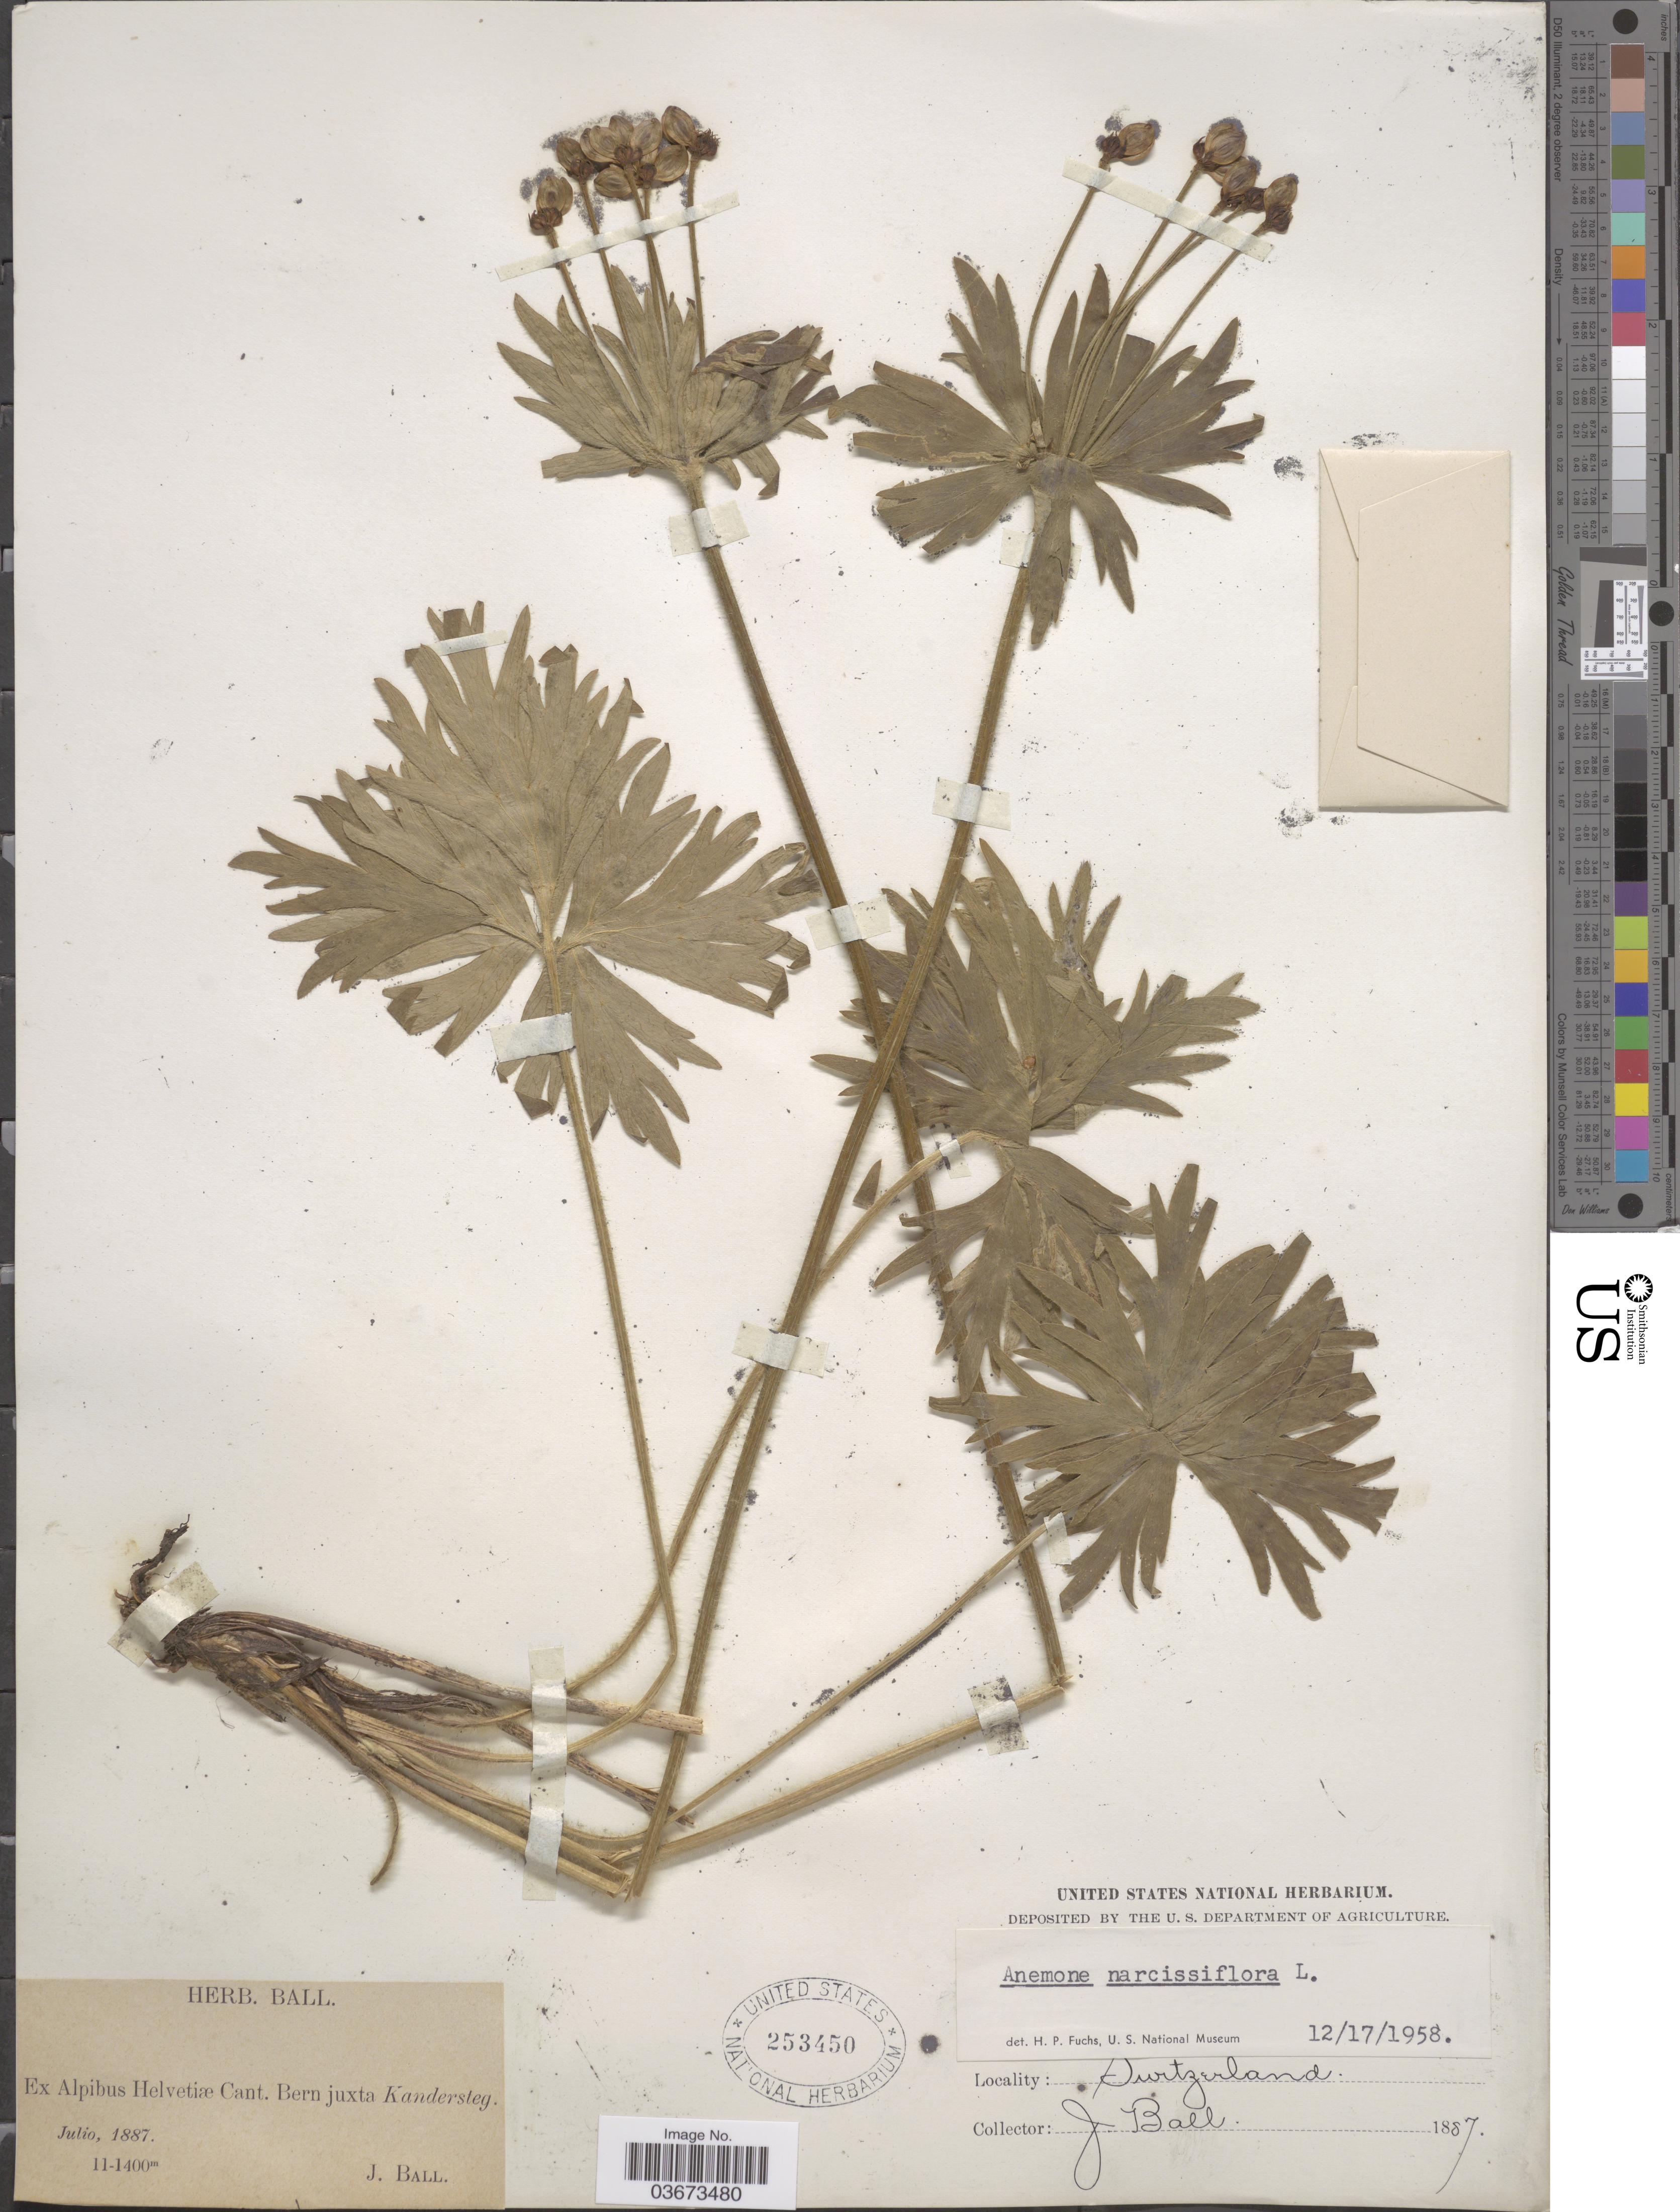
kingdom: Plantae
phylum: Tracheophyta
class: Magnoliopsida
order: Ranunculales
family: Ranunculaceae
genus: Anemone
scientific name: Anemone narcissiflora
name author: L.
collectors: J. Ball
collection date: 1887-07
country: Switzerland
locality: Ex Alpibus Helvetiæ Cant. Bern juxta Kandersteg.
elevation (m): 1100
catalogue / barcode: US 253450